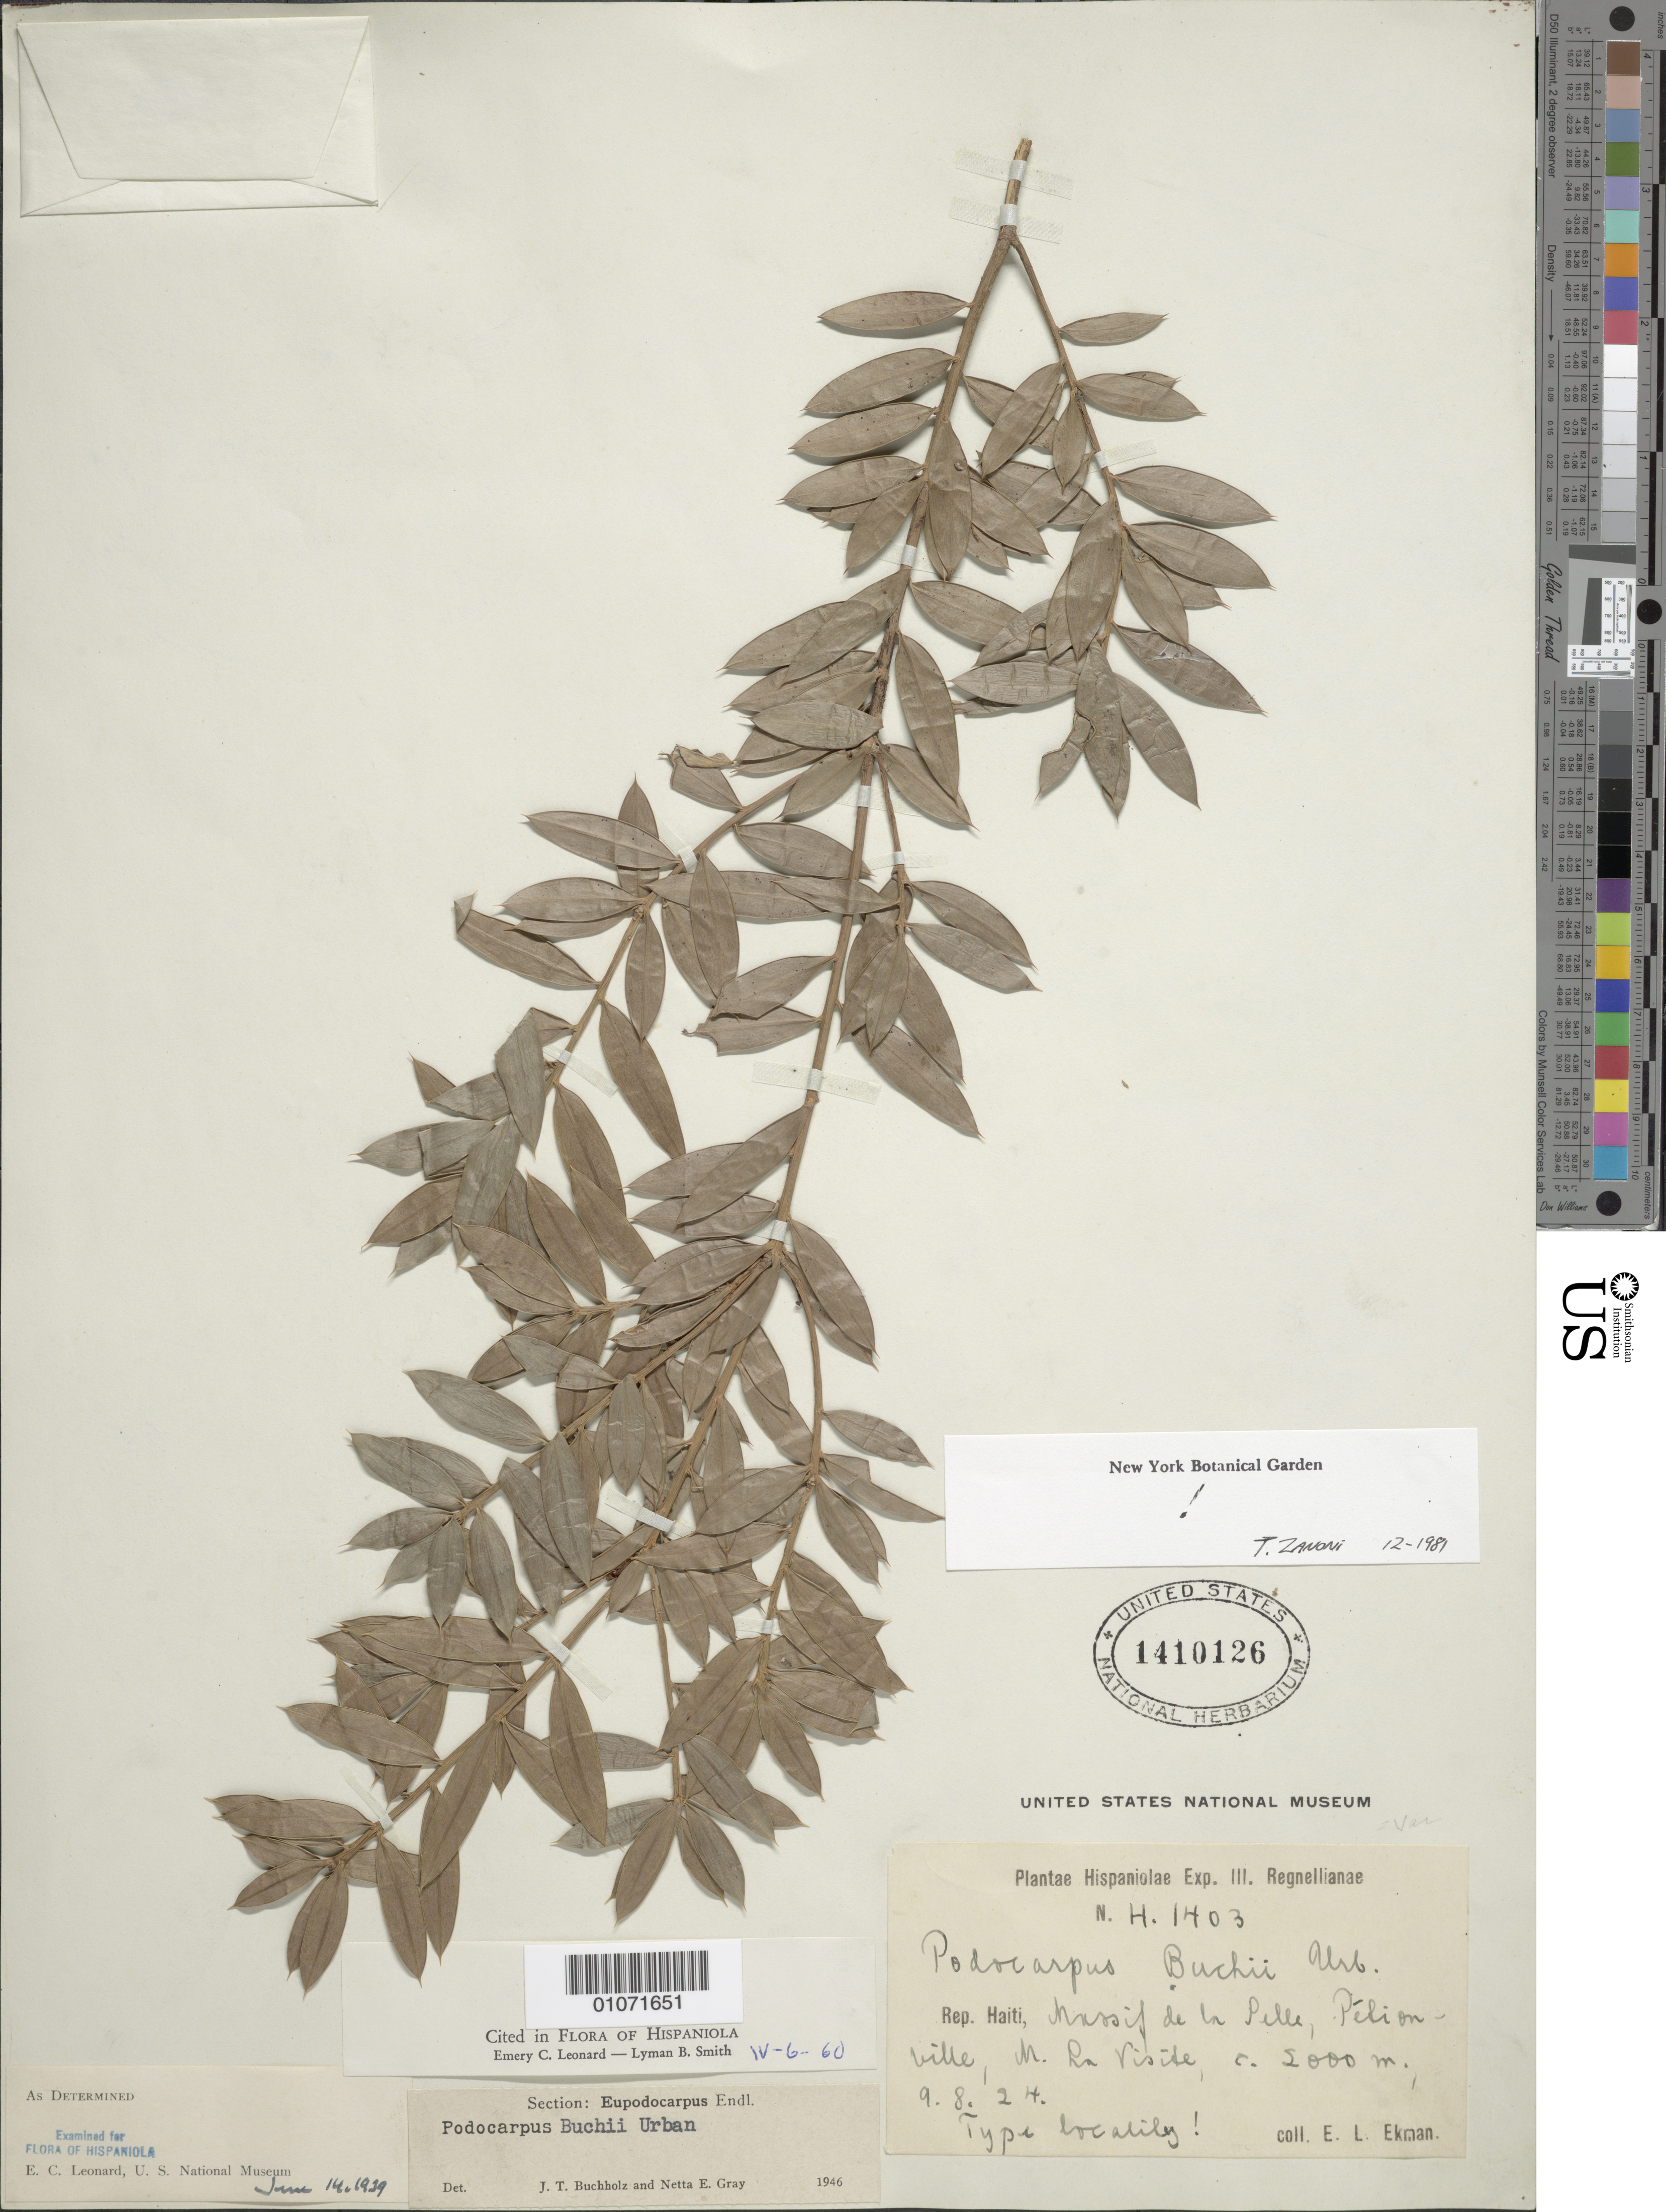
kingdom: Plantae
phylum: Tracheophyta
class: Pinopsida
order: Pinales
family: Podocarpaceae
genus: Podocarpus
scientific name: Podocarpus buchii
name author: Urb.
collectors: E. L. Ekman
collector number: H 1403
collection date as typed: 09 Aug 1924 or 08 Sep 1924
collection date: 1924-08-09 or 1924-09-08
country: Haiti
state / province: Óuest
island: Hispaniola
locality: Massif de la Selle, Pellionville, Mt. Bla Visite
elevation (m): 5000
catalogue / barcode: US 1410126